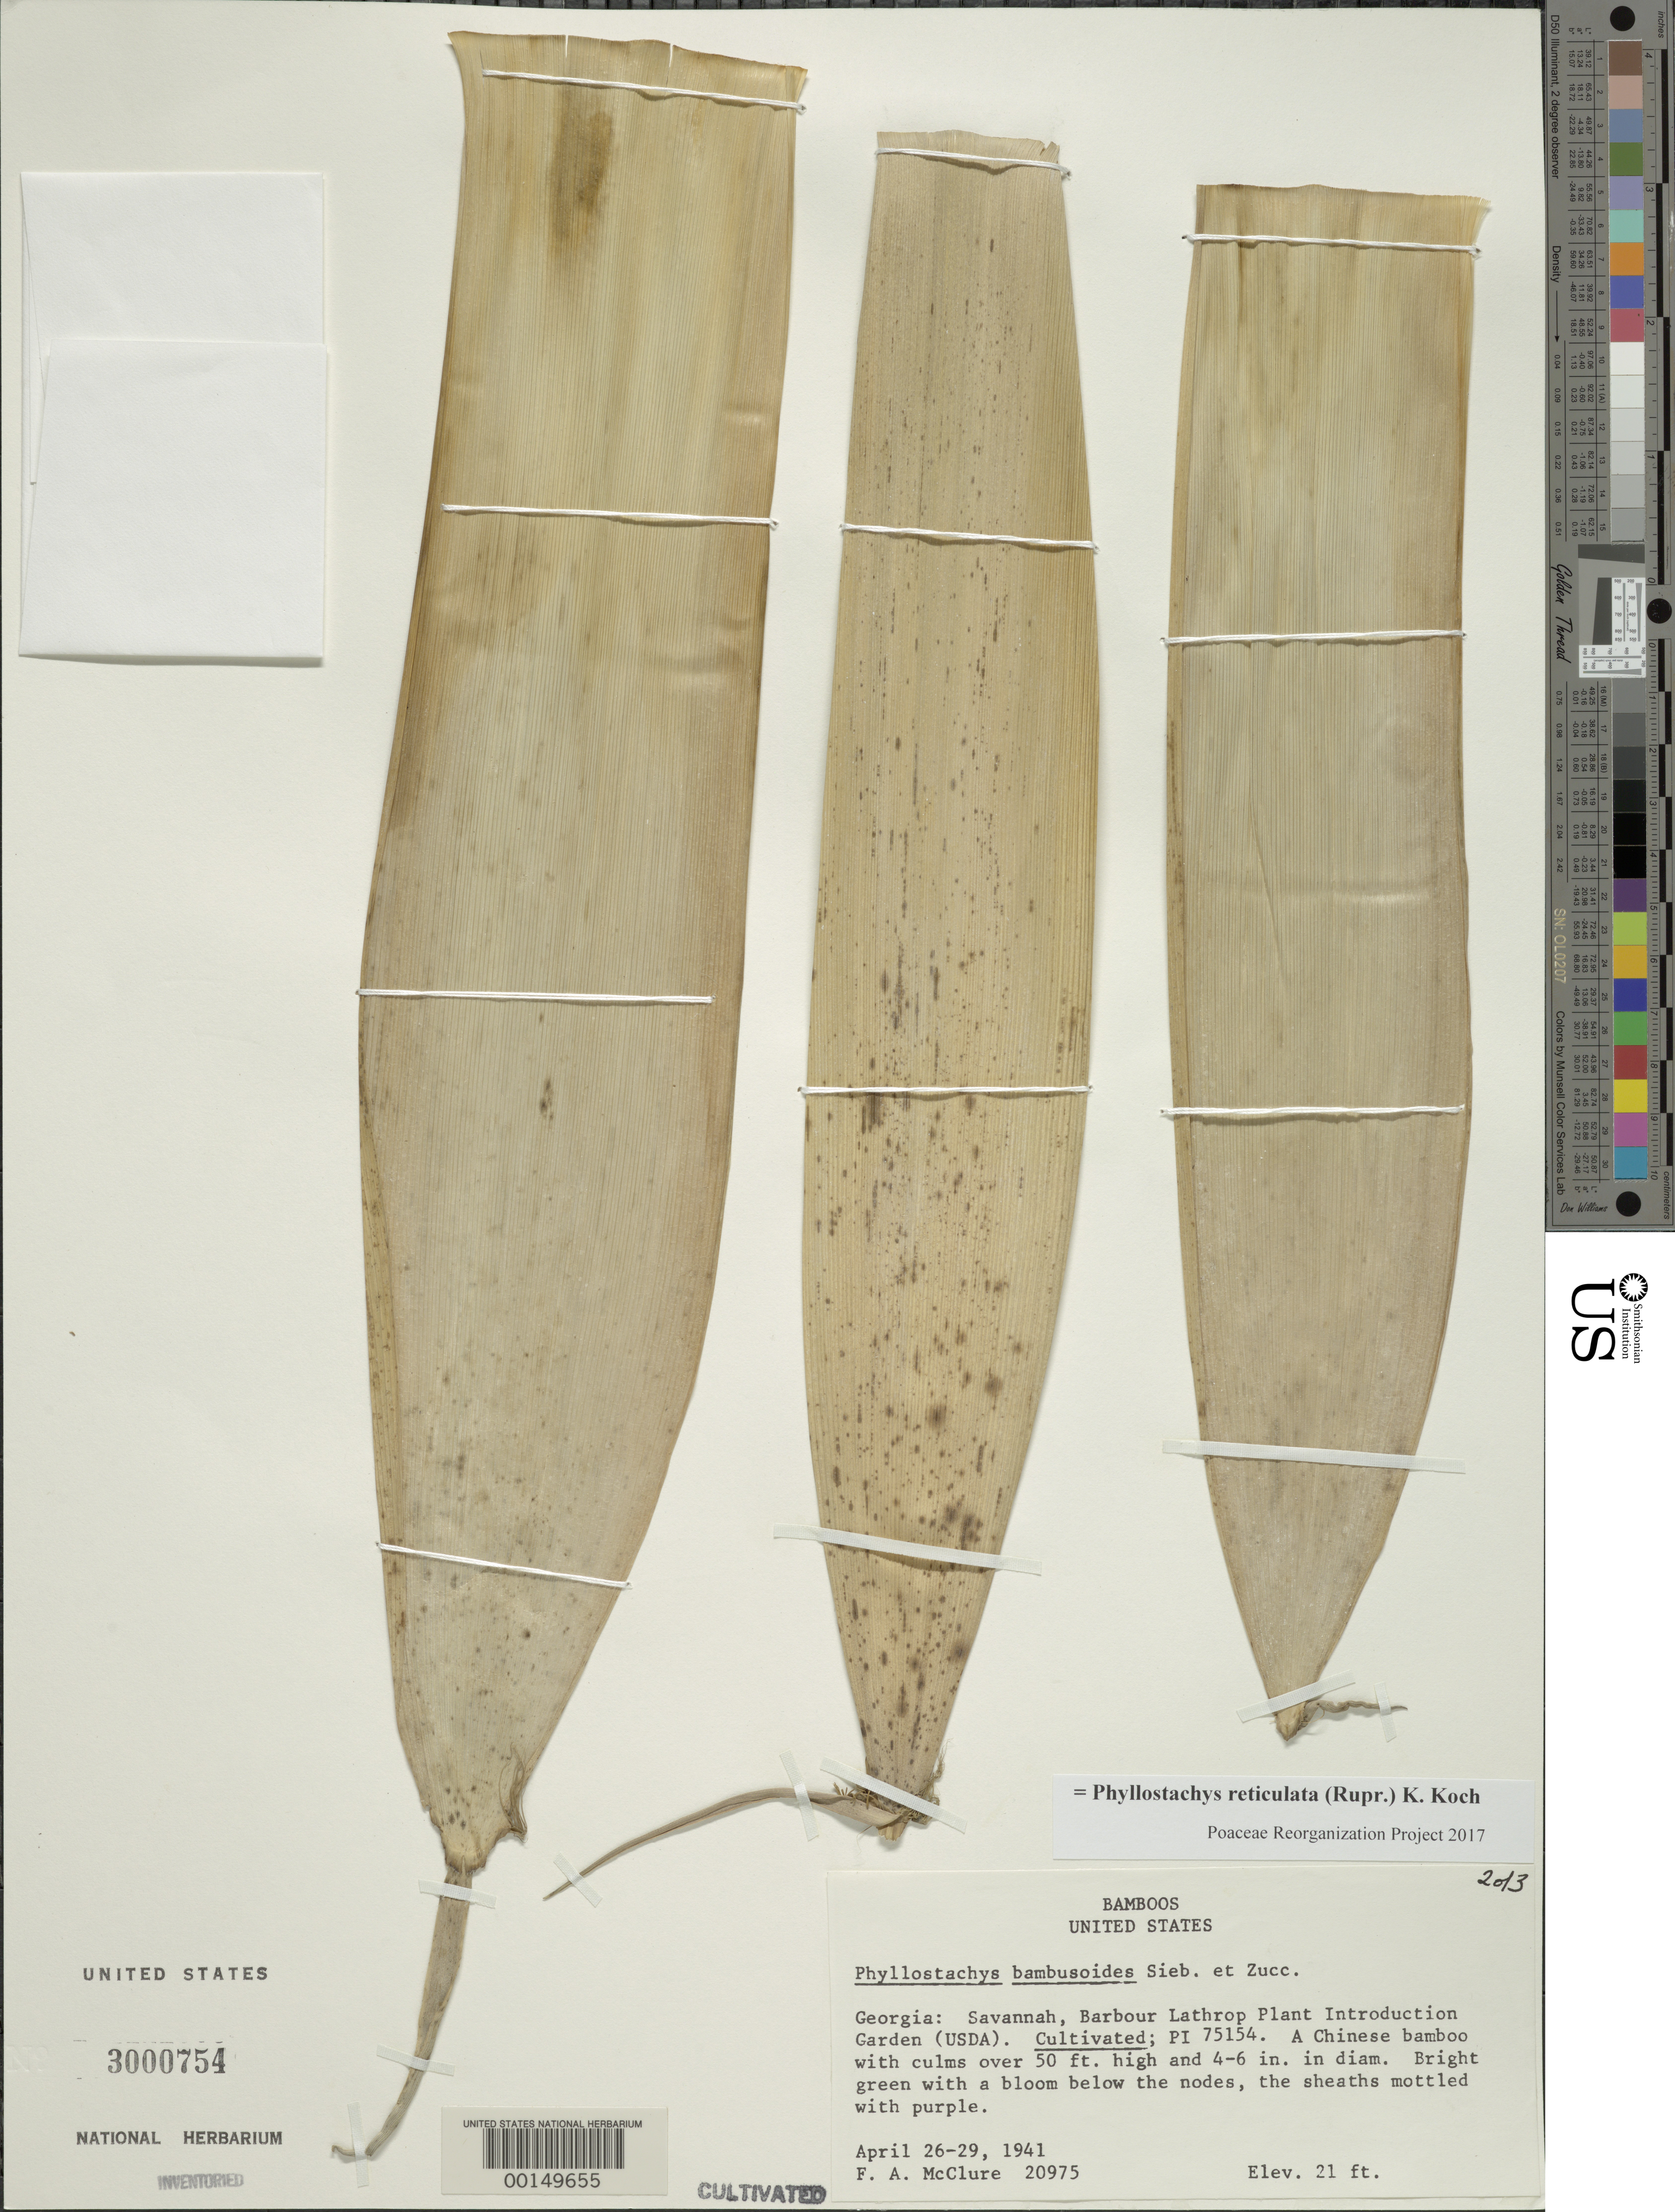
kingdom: Plantae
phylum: Tracheophyta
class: Liliopsida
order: Poales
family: Poaceae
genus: Phyllostachys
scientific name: Phyllostachys reticulata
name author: (Rupr.) K. Koch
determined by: Poaceae Reorganization Project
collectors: F. A. McClure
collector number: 20975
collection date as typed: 26 Apr 1941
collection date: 1941-04-26/1941-04-29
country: United States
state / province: Georgia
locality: Savannah, barbour lathrop p.i. garden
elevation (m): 6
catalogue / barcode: US 3000754